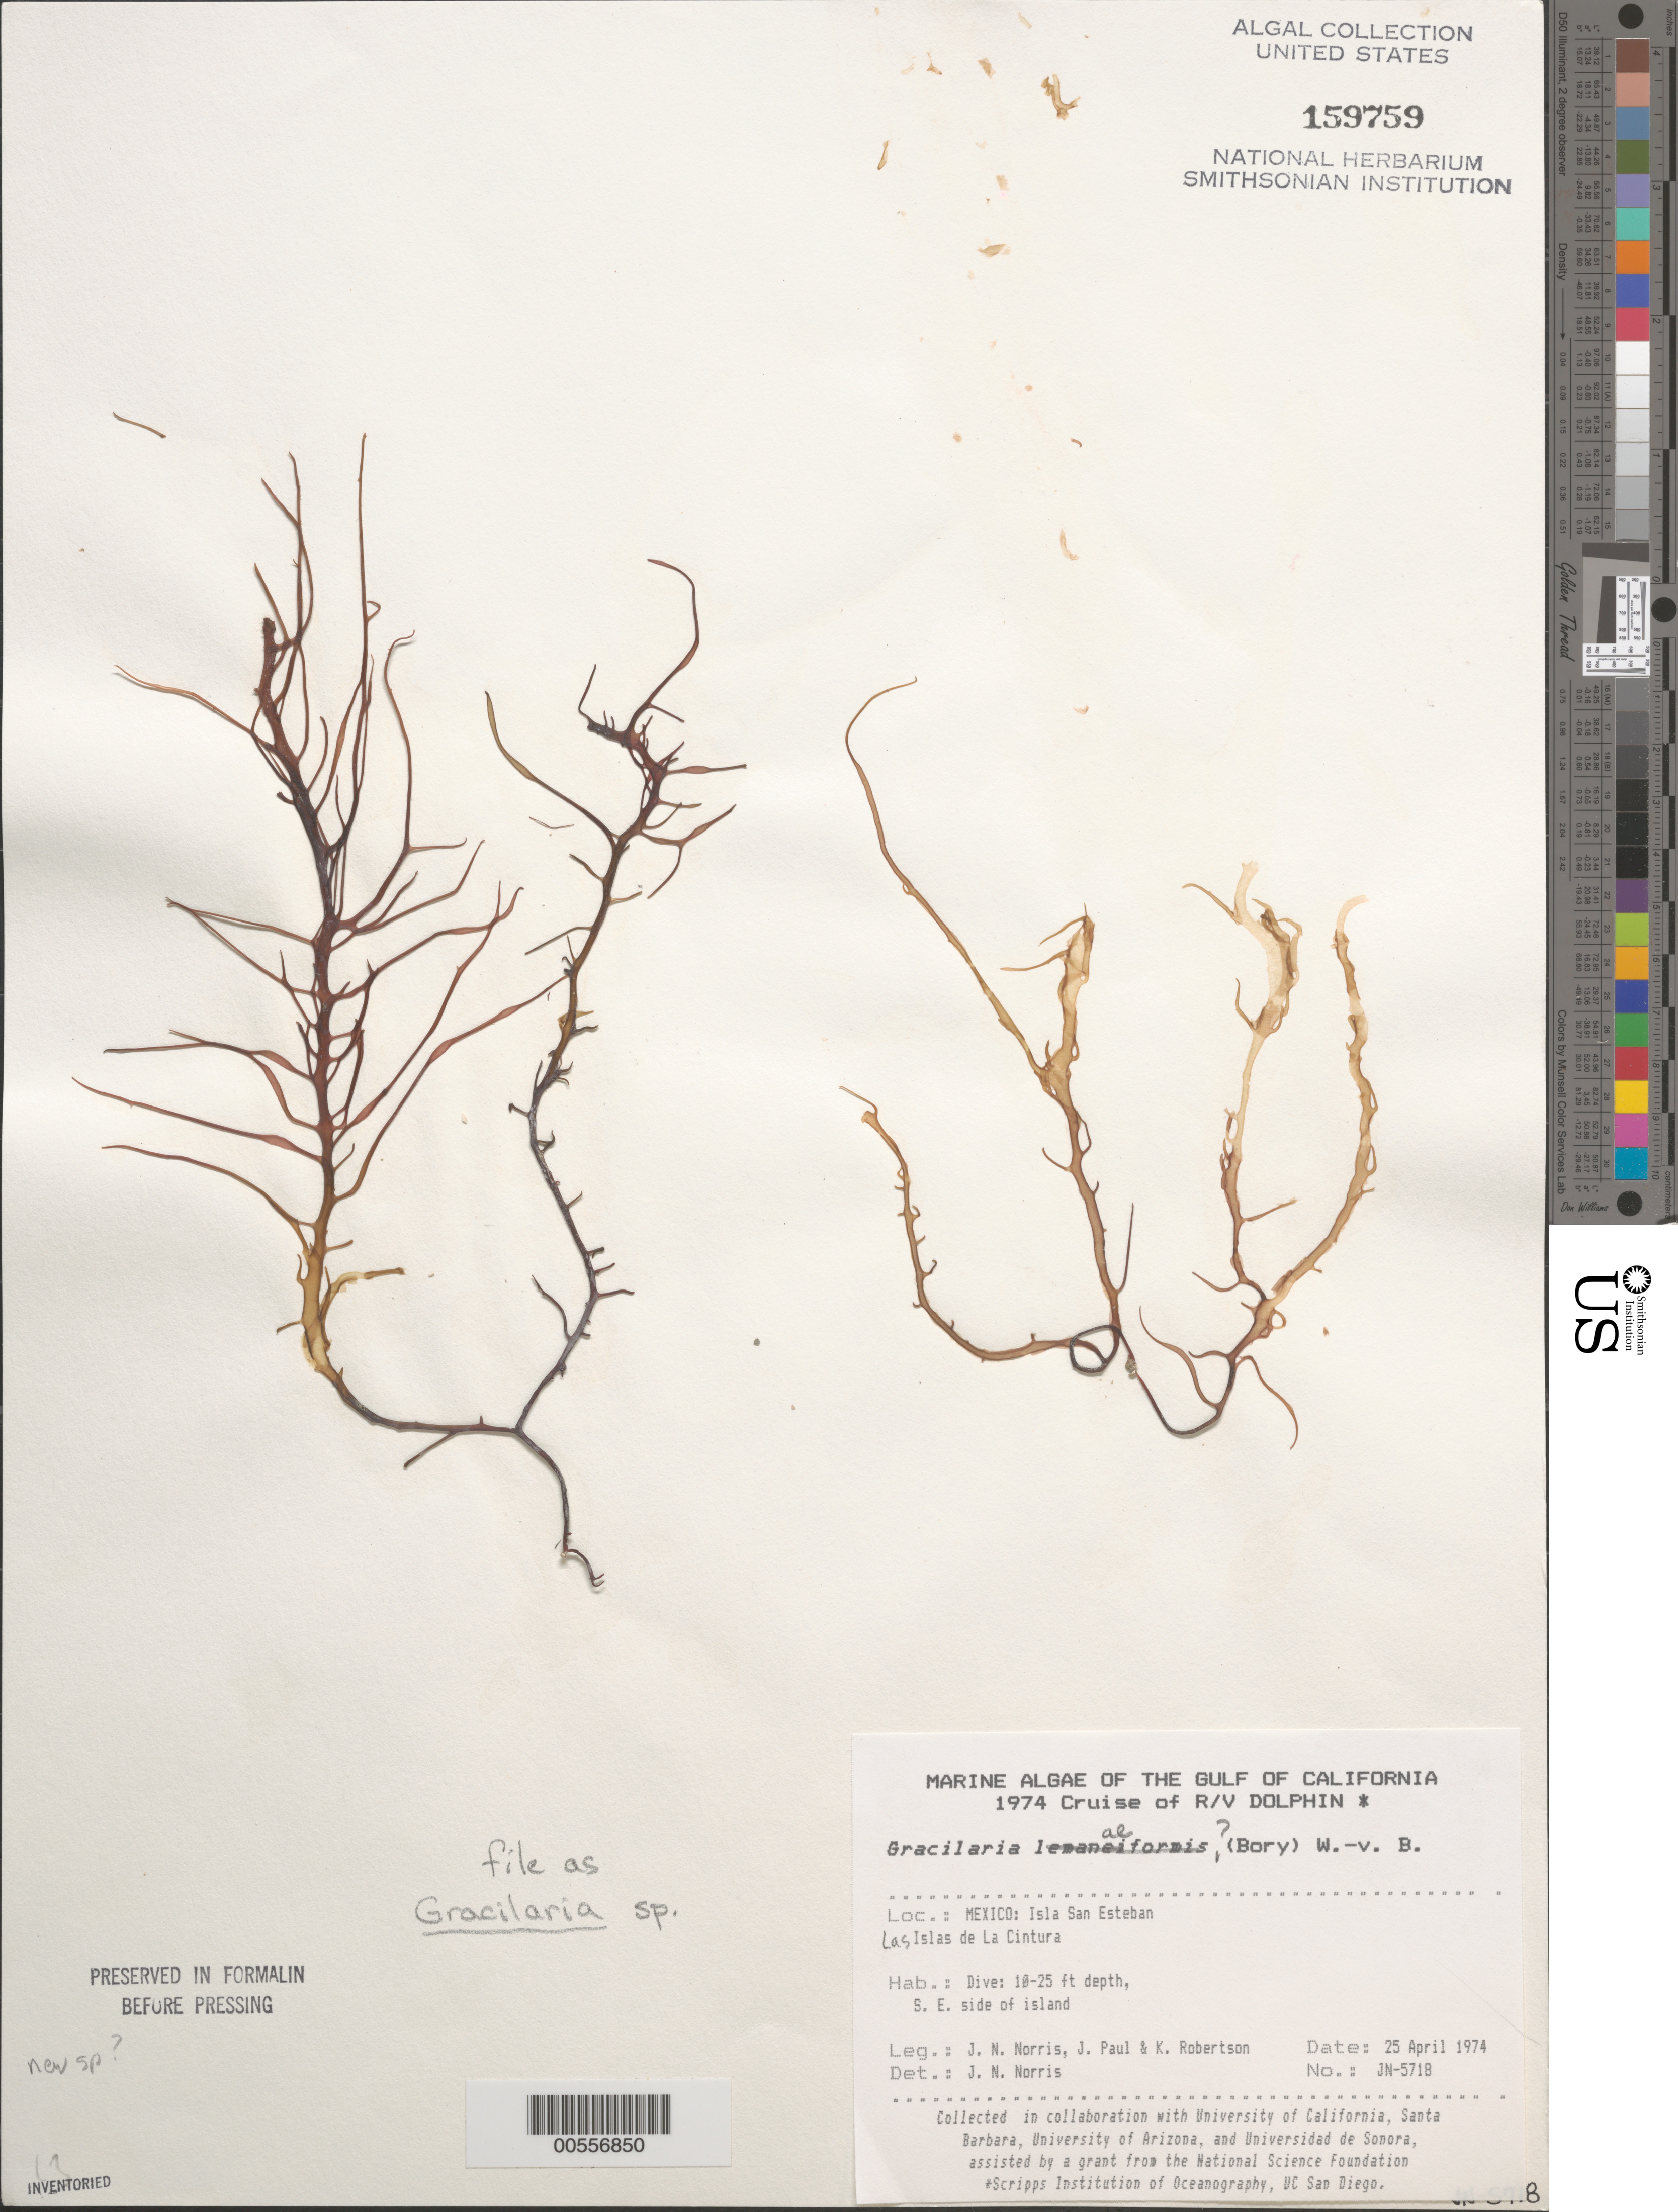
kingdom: Plantae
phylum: Rhodophyta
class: Florideophyceae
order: Gracilariales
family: Gracilariaceae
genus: Gracilaria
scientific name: Gracilaria sp.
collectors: J. N. Norris, J. Paul & K. Robertson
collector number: JN-5718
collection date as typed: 25 Apr 1974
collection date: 1974-04-25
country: Mexico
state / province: Baja California Norte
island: Isla San Esteban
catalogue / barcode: US 159759